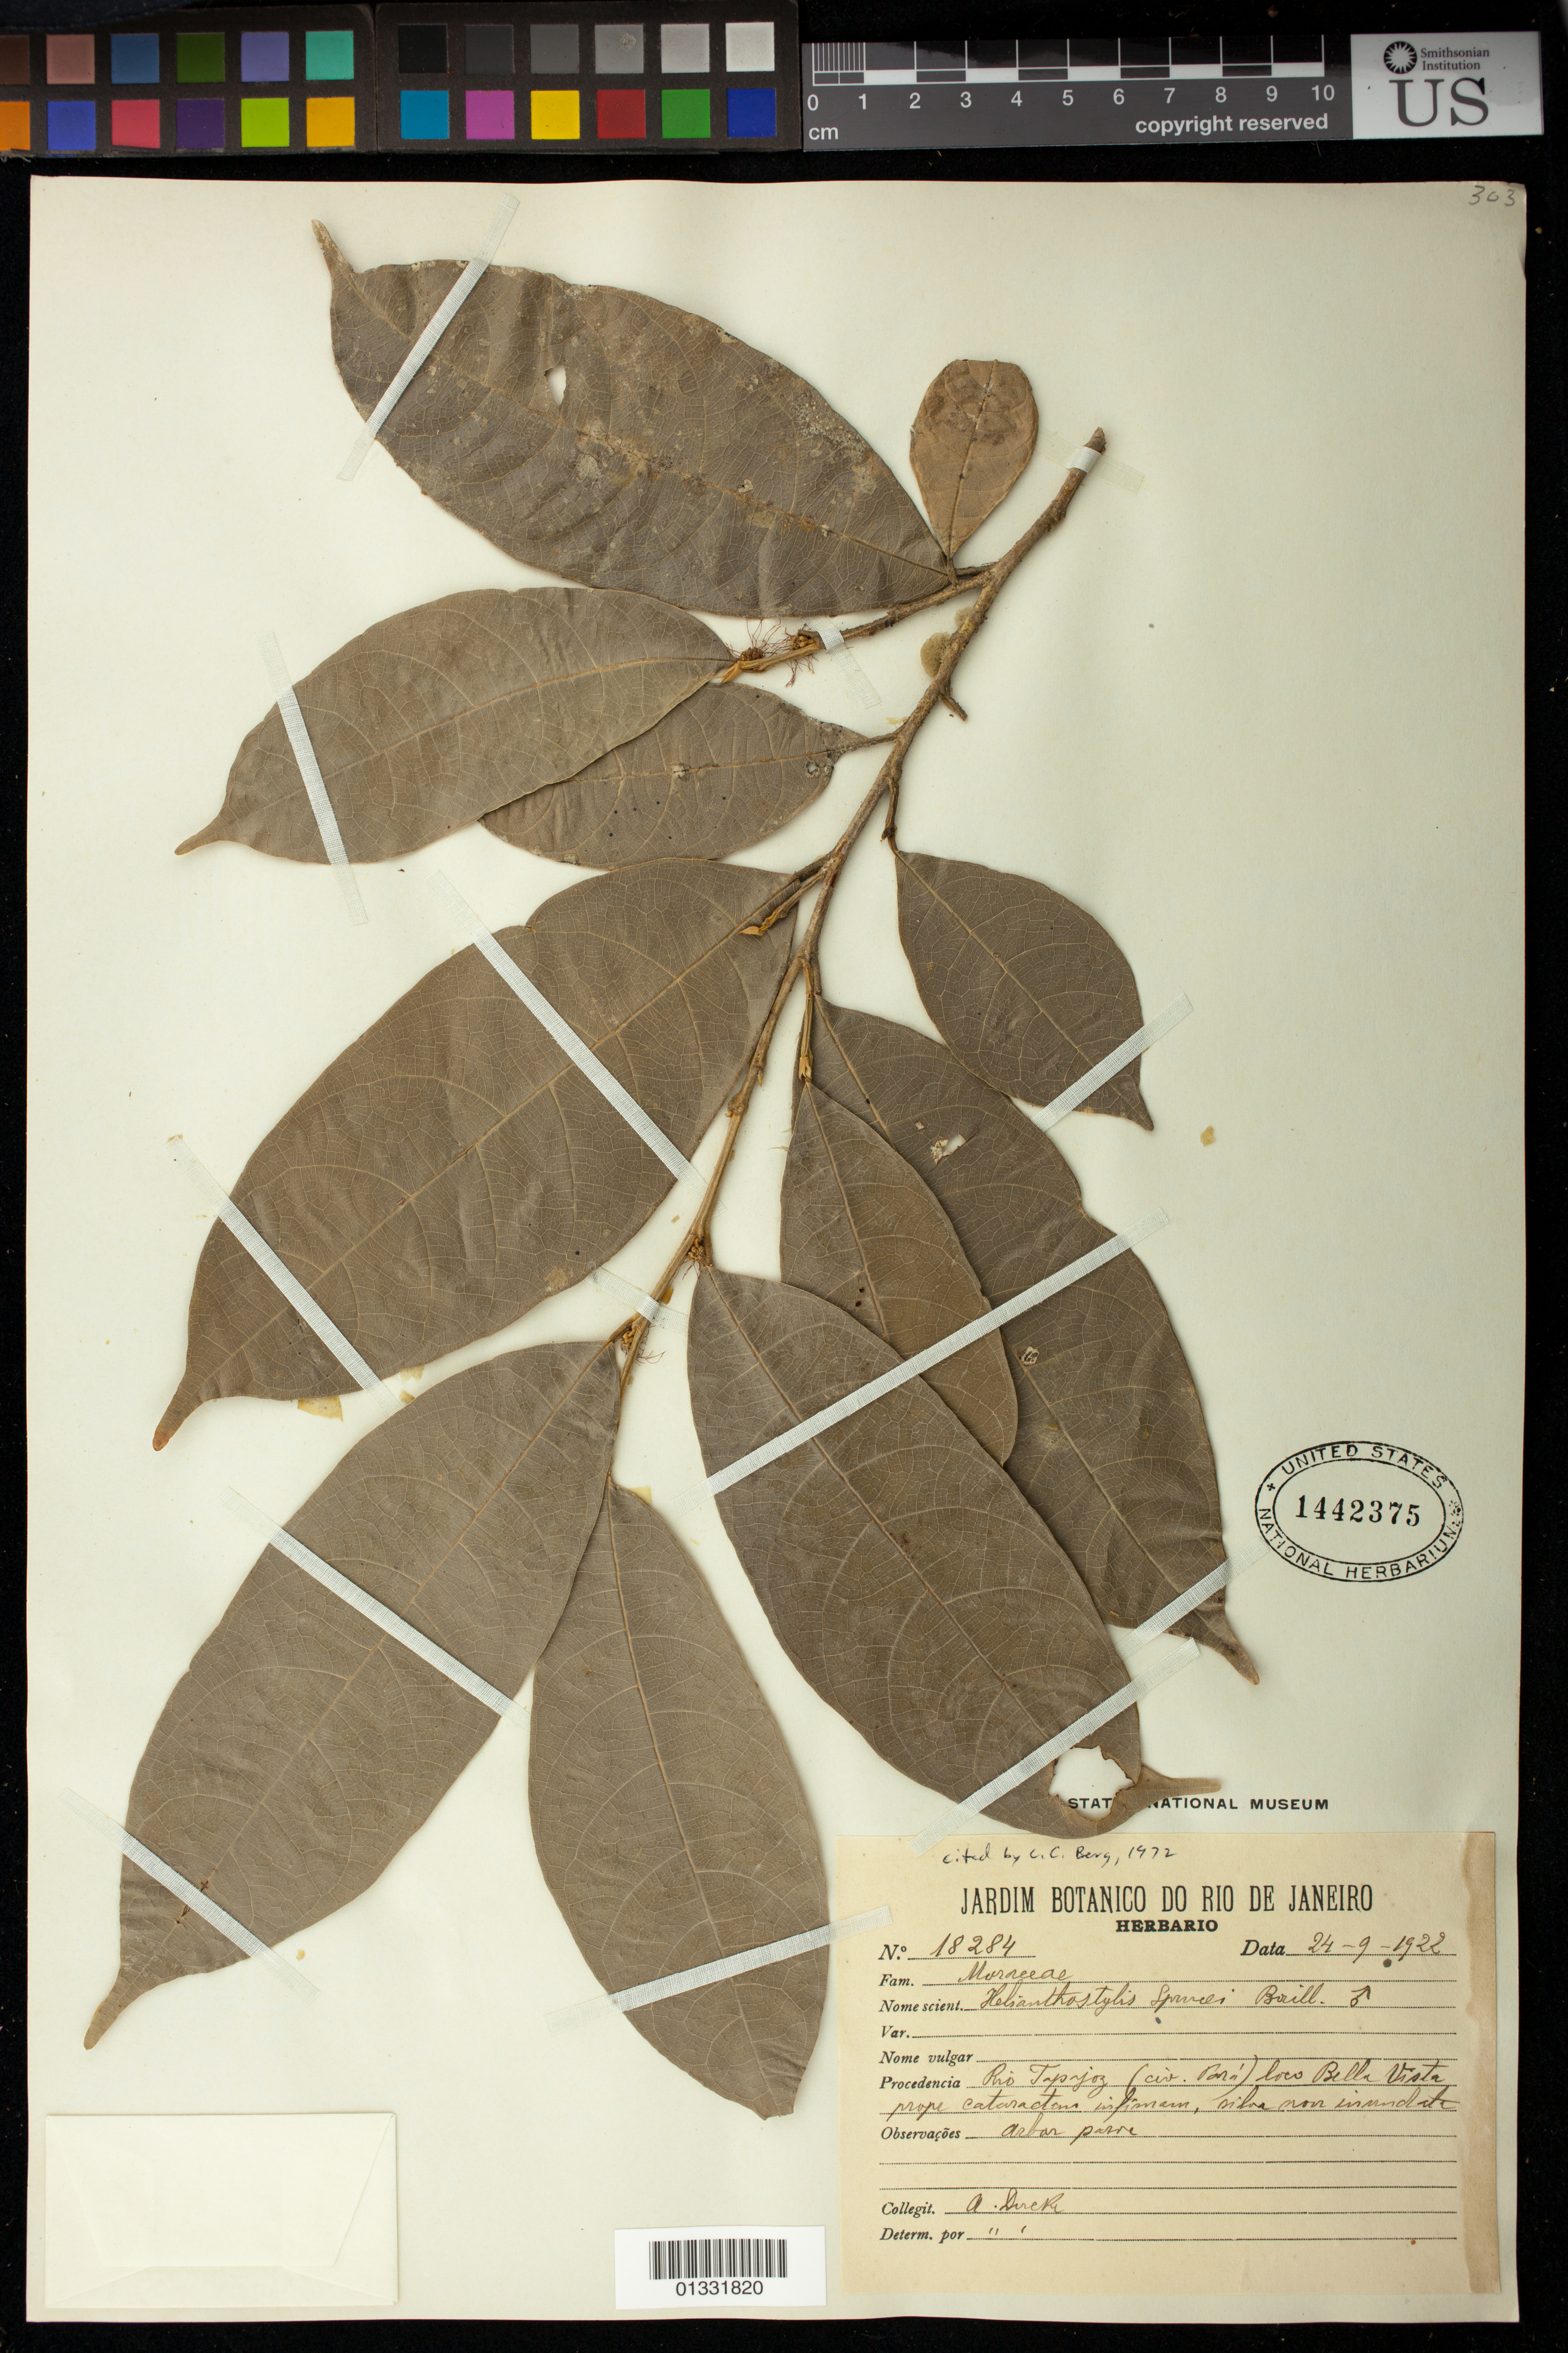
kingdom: Plantae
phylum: Tracheophyta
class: Magnoliopsida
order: Rosales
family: Moraceae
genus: Brosimum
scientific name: Brosimum sprucei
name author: (Baill.) E. M. Gardner & Zerega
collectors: A. Ducke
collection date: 1922-09-24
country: Brazil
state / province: Pará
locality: Rio Tapajoz, loco Bella Vista. Prope Cataractum infimam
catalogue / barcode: US 1442375